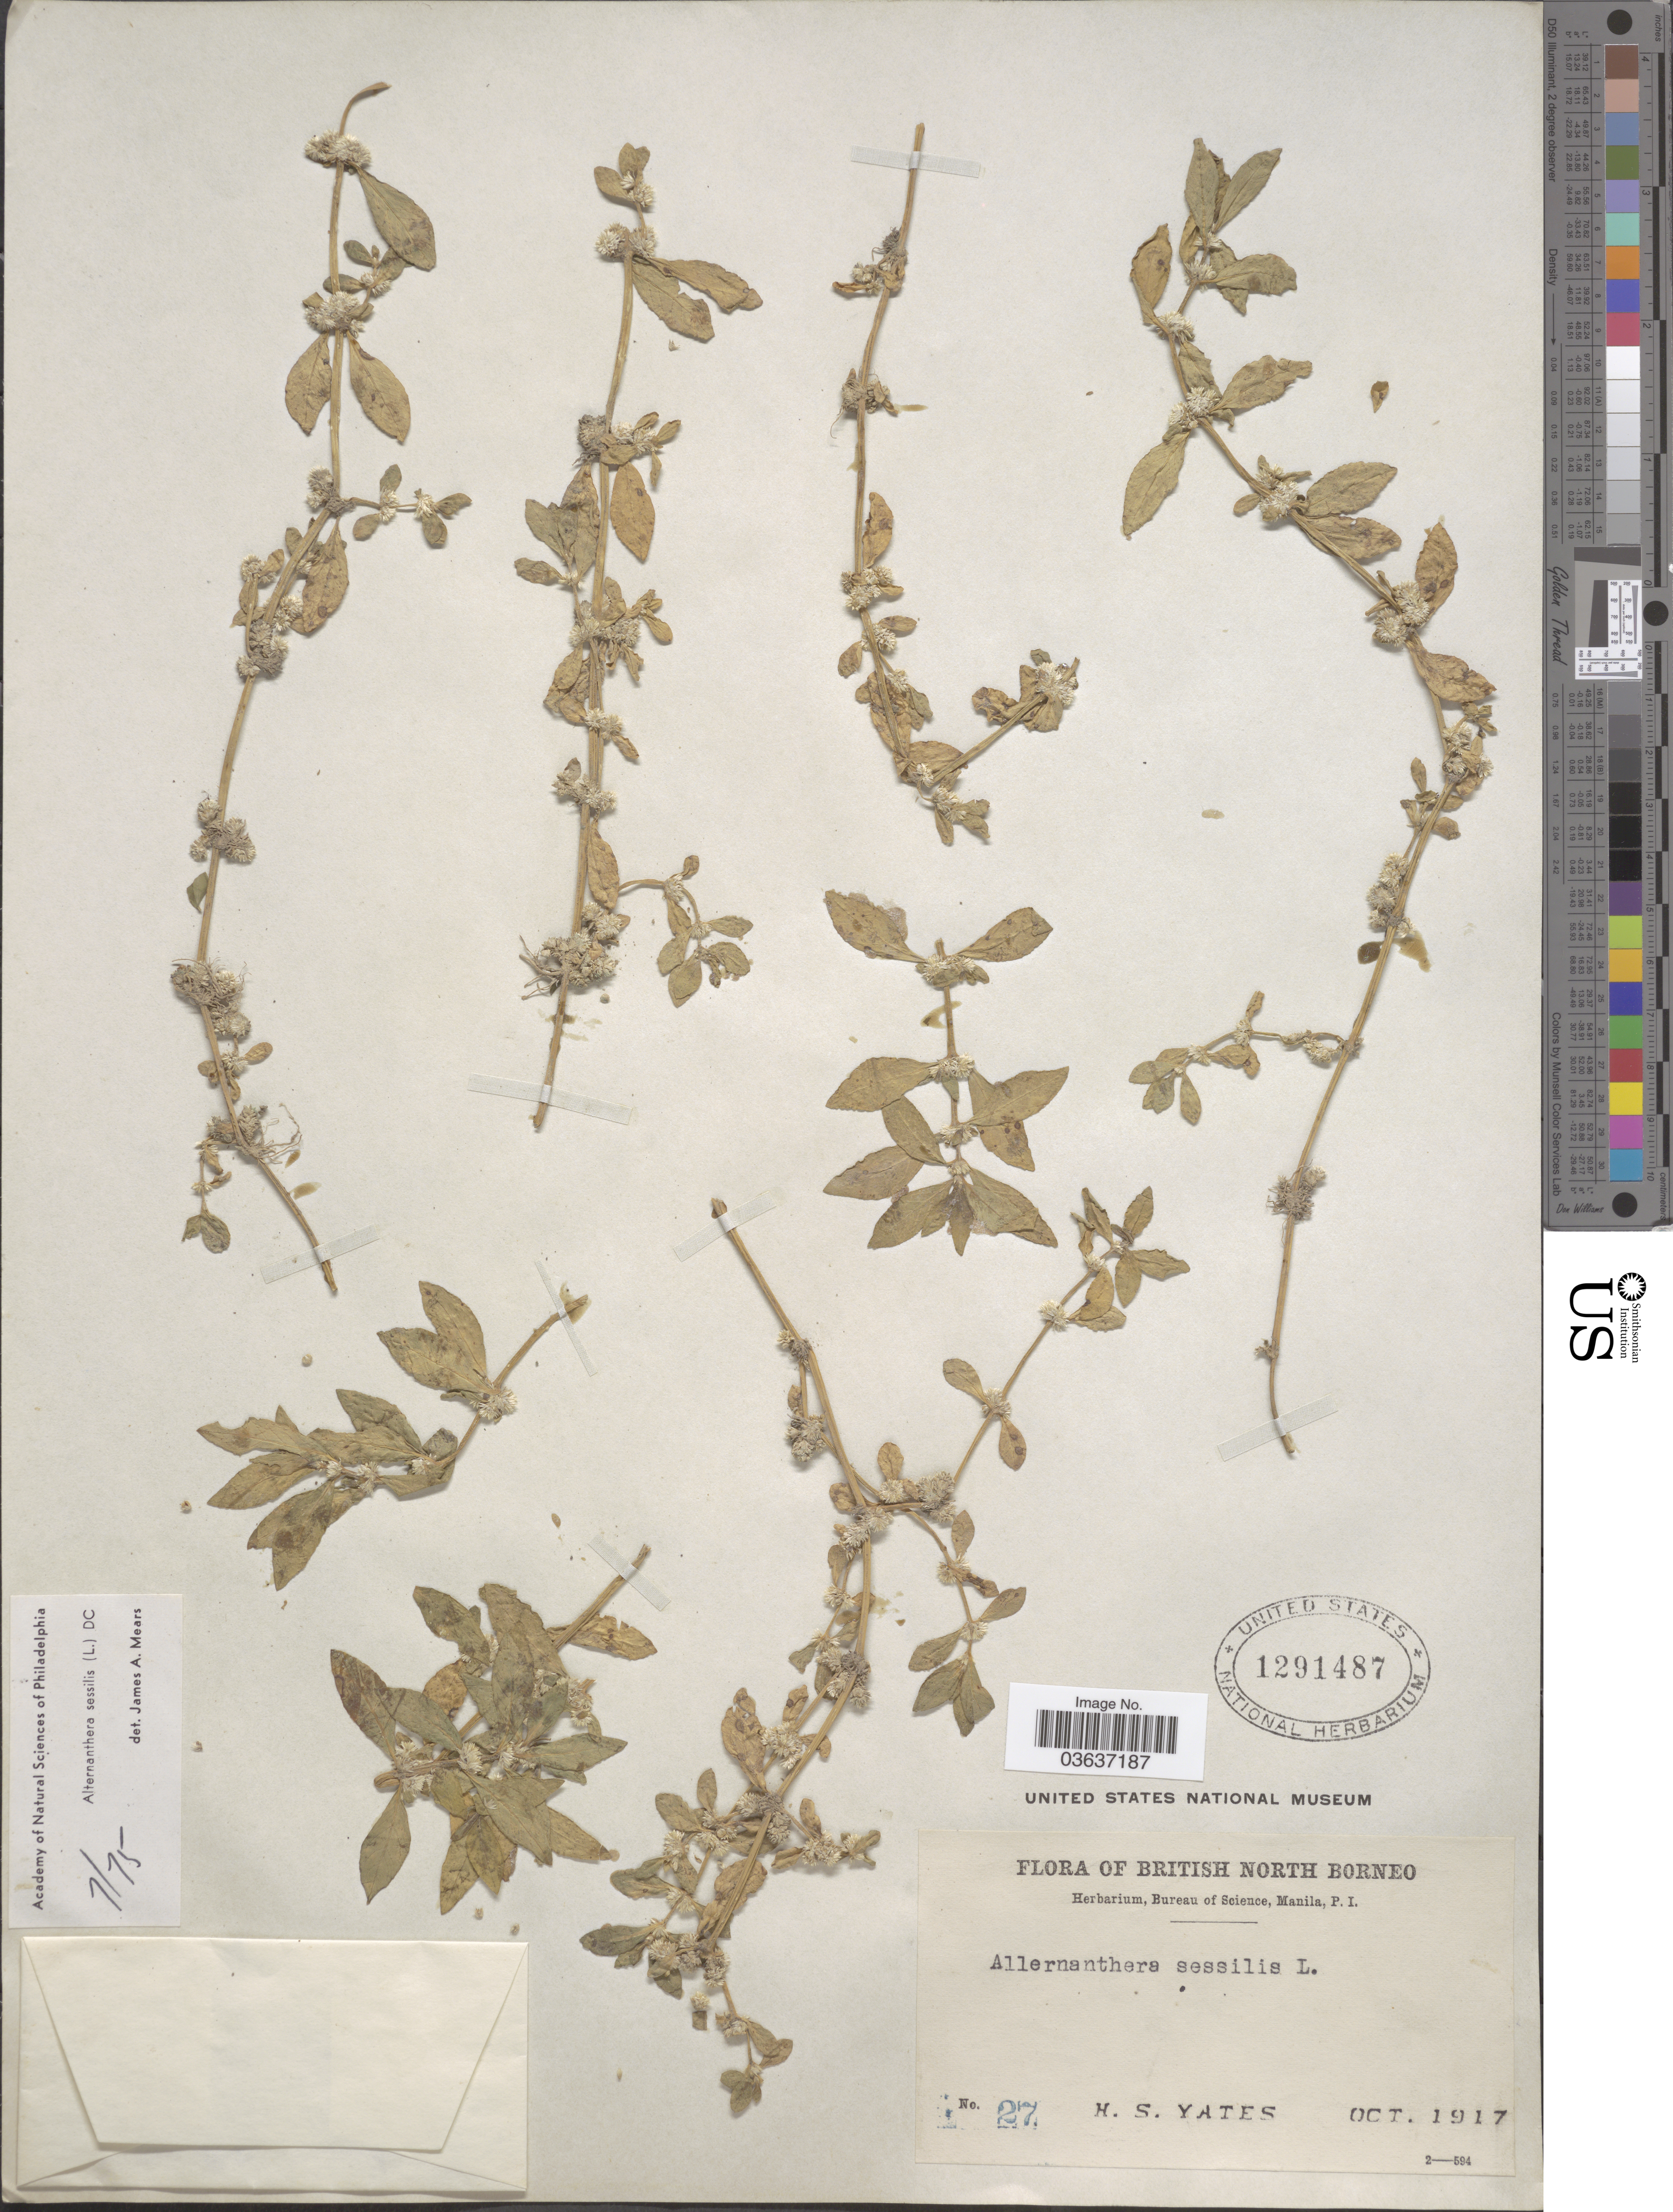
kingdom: Plantae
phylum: Tracheophyta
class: Magnoliopsida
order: Caryophyllales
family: Amaranthaceae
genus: Alternanthera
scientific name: Alternanthera sessilis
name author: (L.) DC.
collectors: H. S. Yates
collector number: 27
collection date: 1917-10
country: Malaysia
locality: British North Borneo.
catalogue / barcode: US 1291487